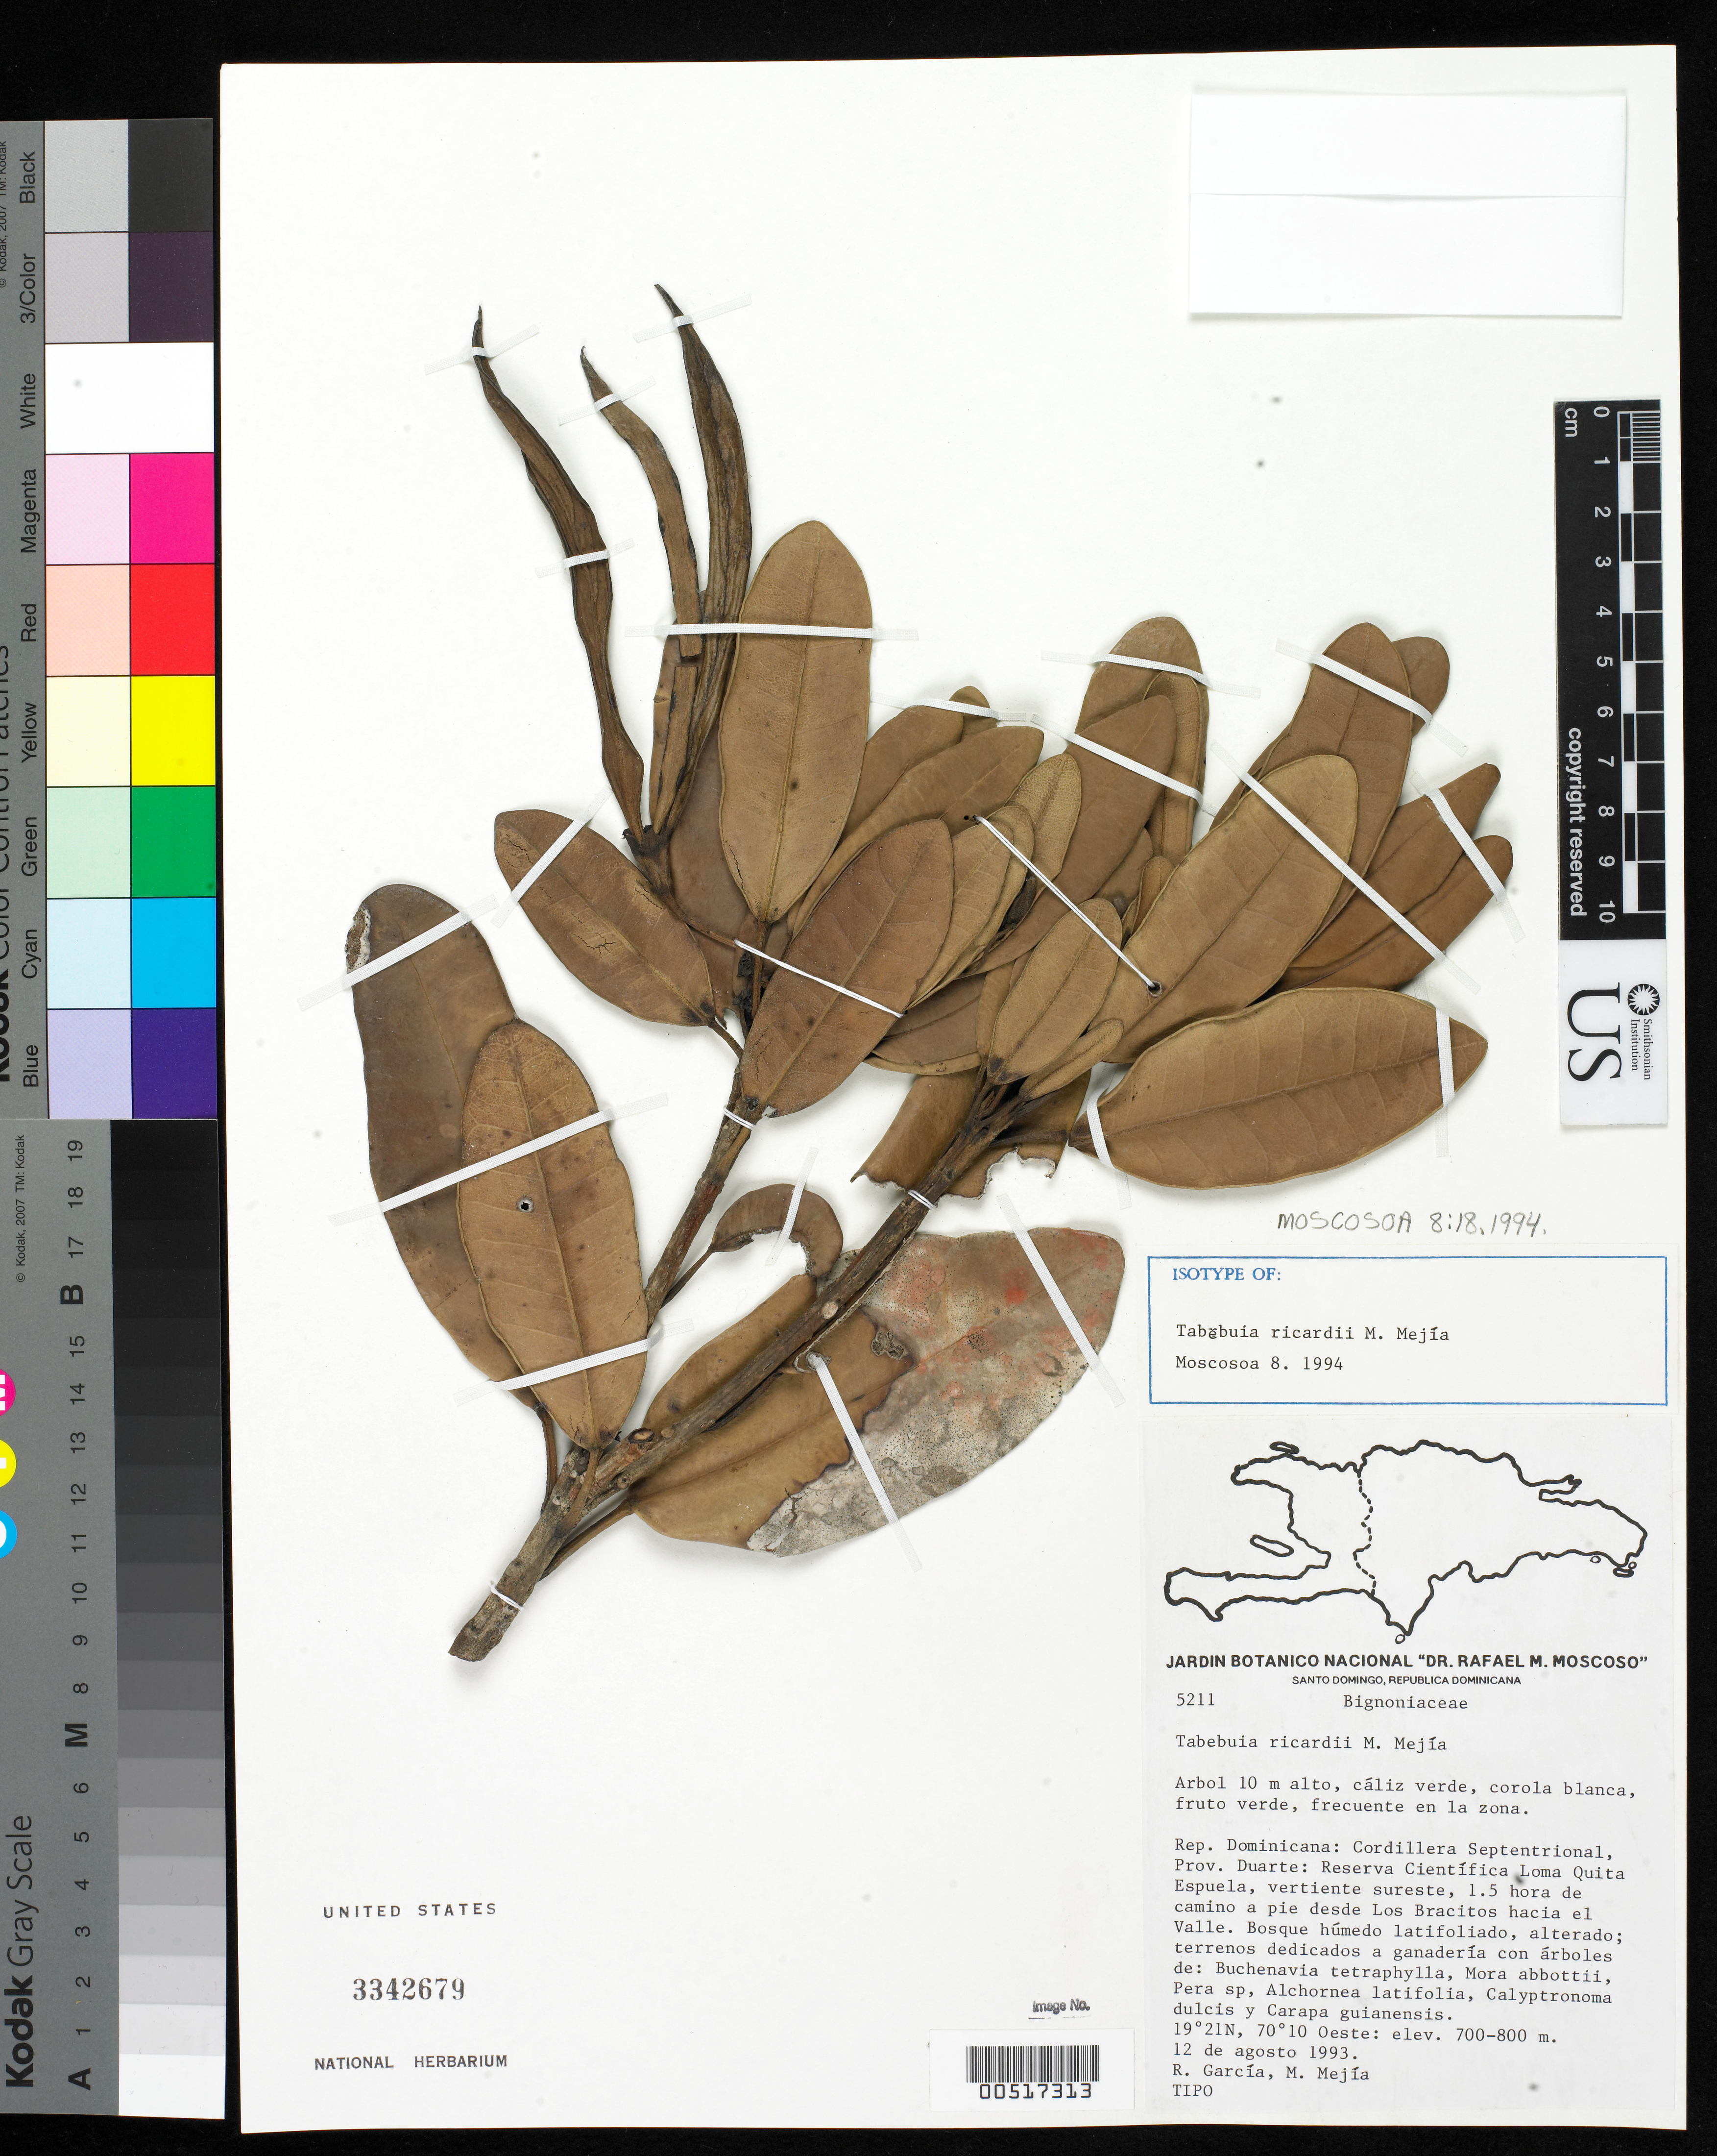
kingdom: Plantae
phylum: Tracheophyta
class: Magnoliopsida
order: Lamiales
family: Bignoniaceae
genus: Tabebuia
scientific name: Tabebuia ricardii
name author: Mejia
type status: Isotype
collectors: R. Garcia & M. Mejia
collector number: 5211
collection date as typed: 12 Aug 1993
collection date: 1993-08-12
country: Dominican Republic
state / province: Duarte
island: Hispaniola Island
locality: Cordillera septentrional, Reserva Cientifica Loma Quita Espuela, vertiente sureste, 1.5 hora de camino a Pie Desde Los Bracitos.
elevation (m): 700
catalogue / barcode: US 3342679